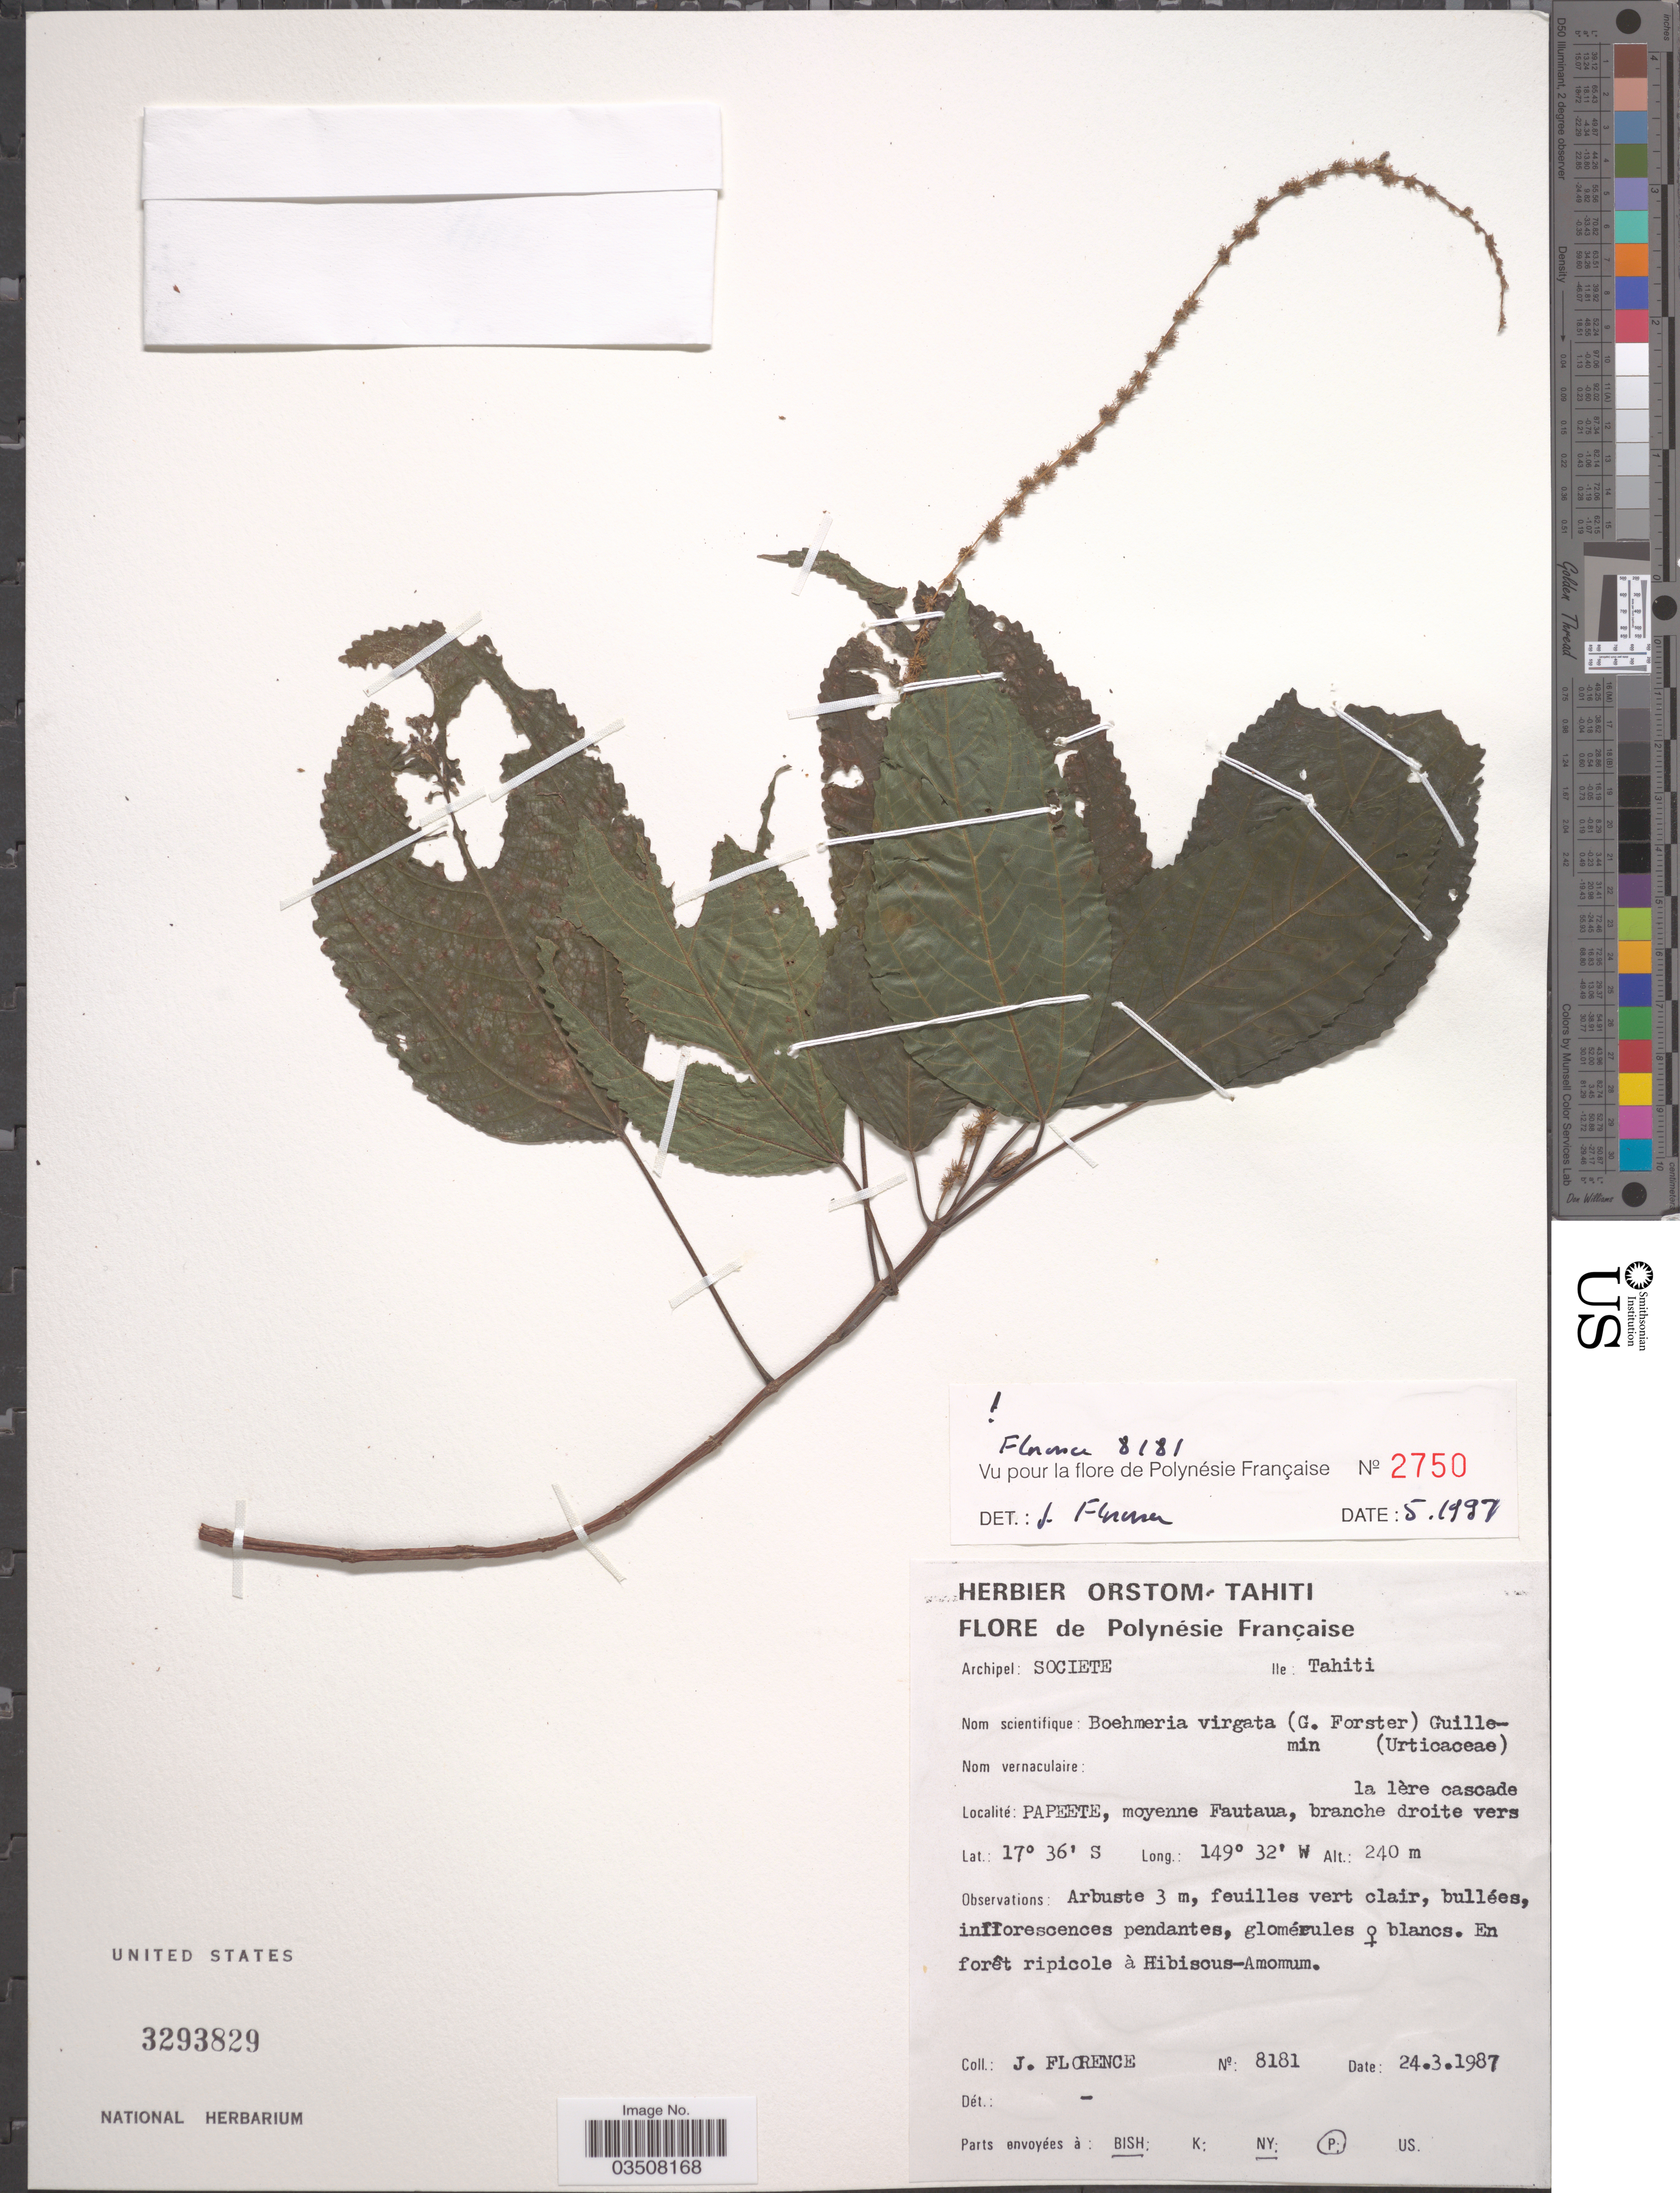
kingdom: Plantae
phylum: Tracheophyta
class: Magnoliopsida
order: Rosales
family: Urticaceae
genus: Boehmeria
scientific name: Boehmeria virgata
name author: (G. Forst.) Guill.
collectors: J. Florence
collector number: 8181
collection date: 1987-03-24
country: French Polynesia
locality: Polynésie Française. Archipel: Societe, Ile: Tahiti. Papeete, moyenne Fautaua, branche droite vers la lère cascade.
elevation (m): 240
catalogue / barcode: US 3293829